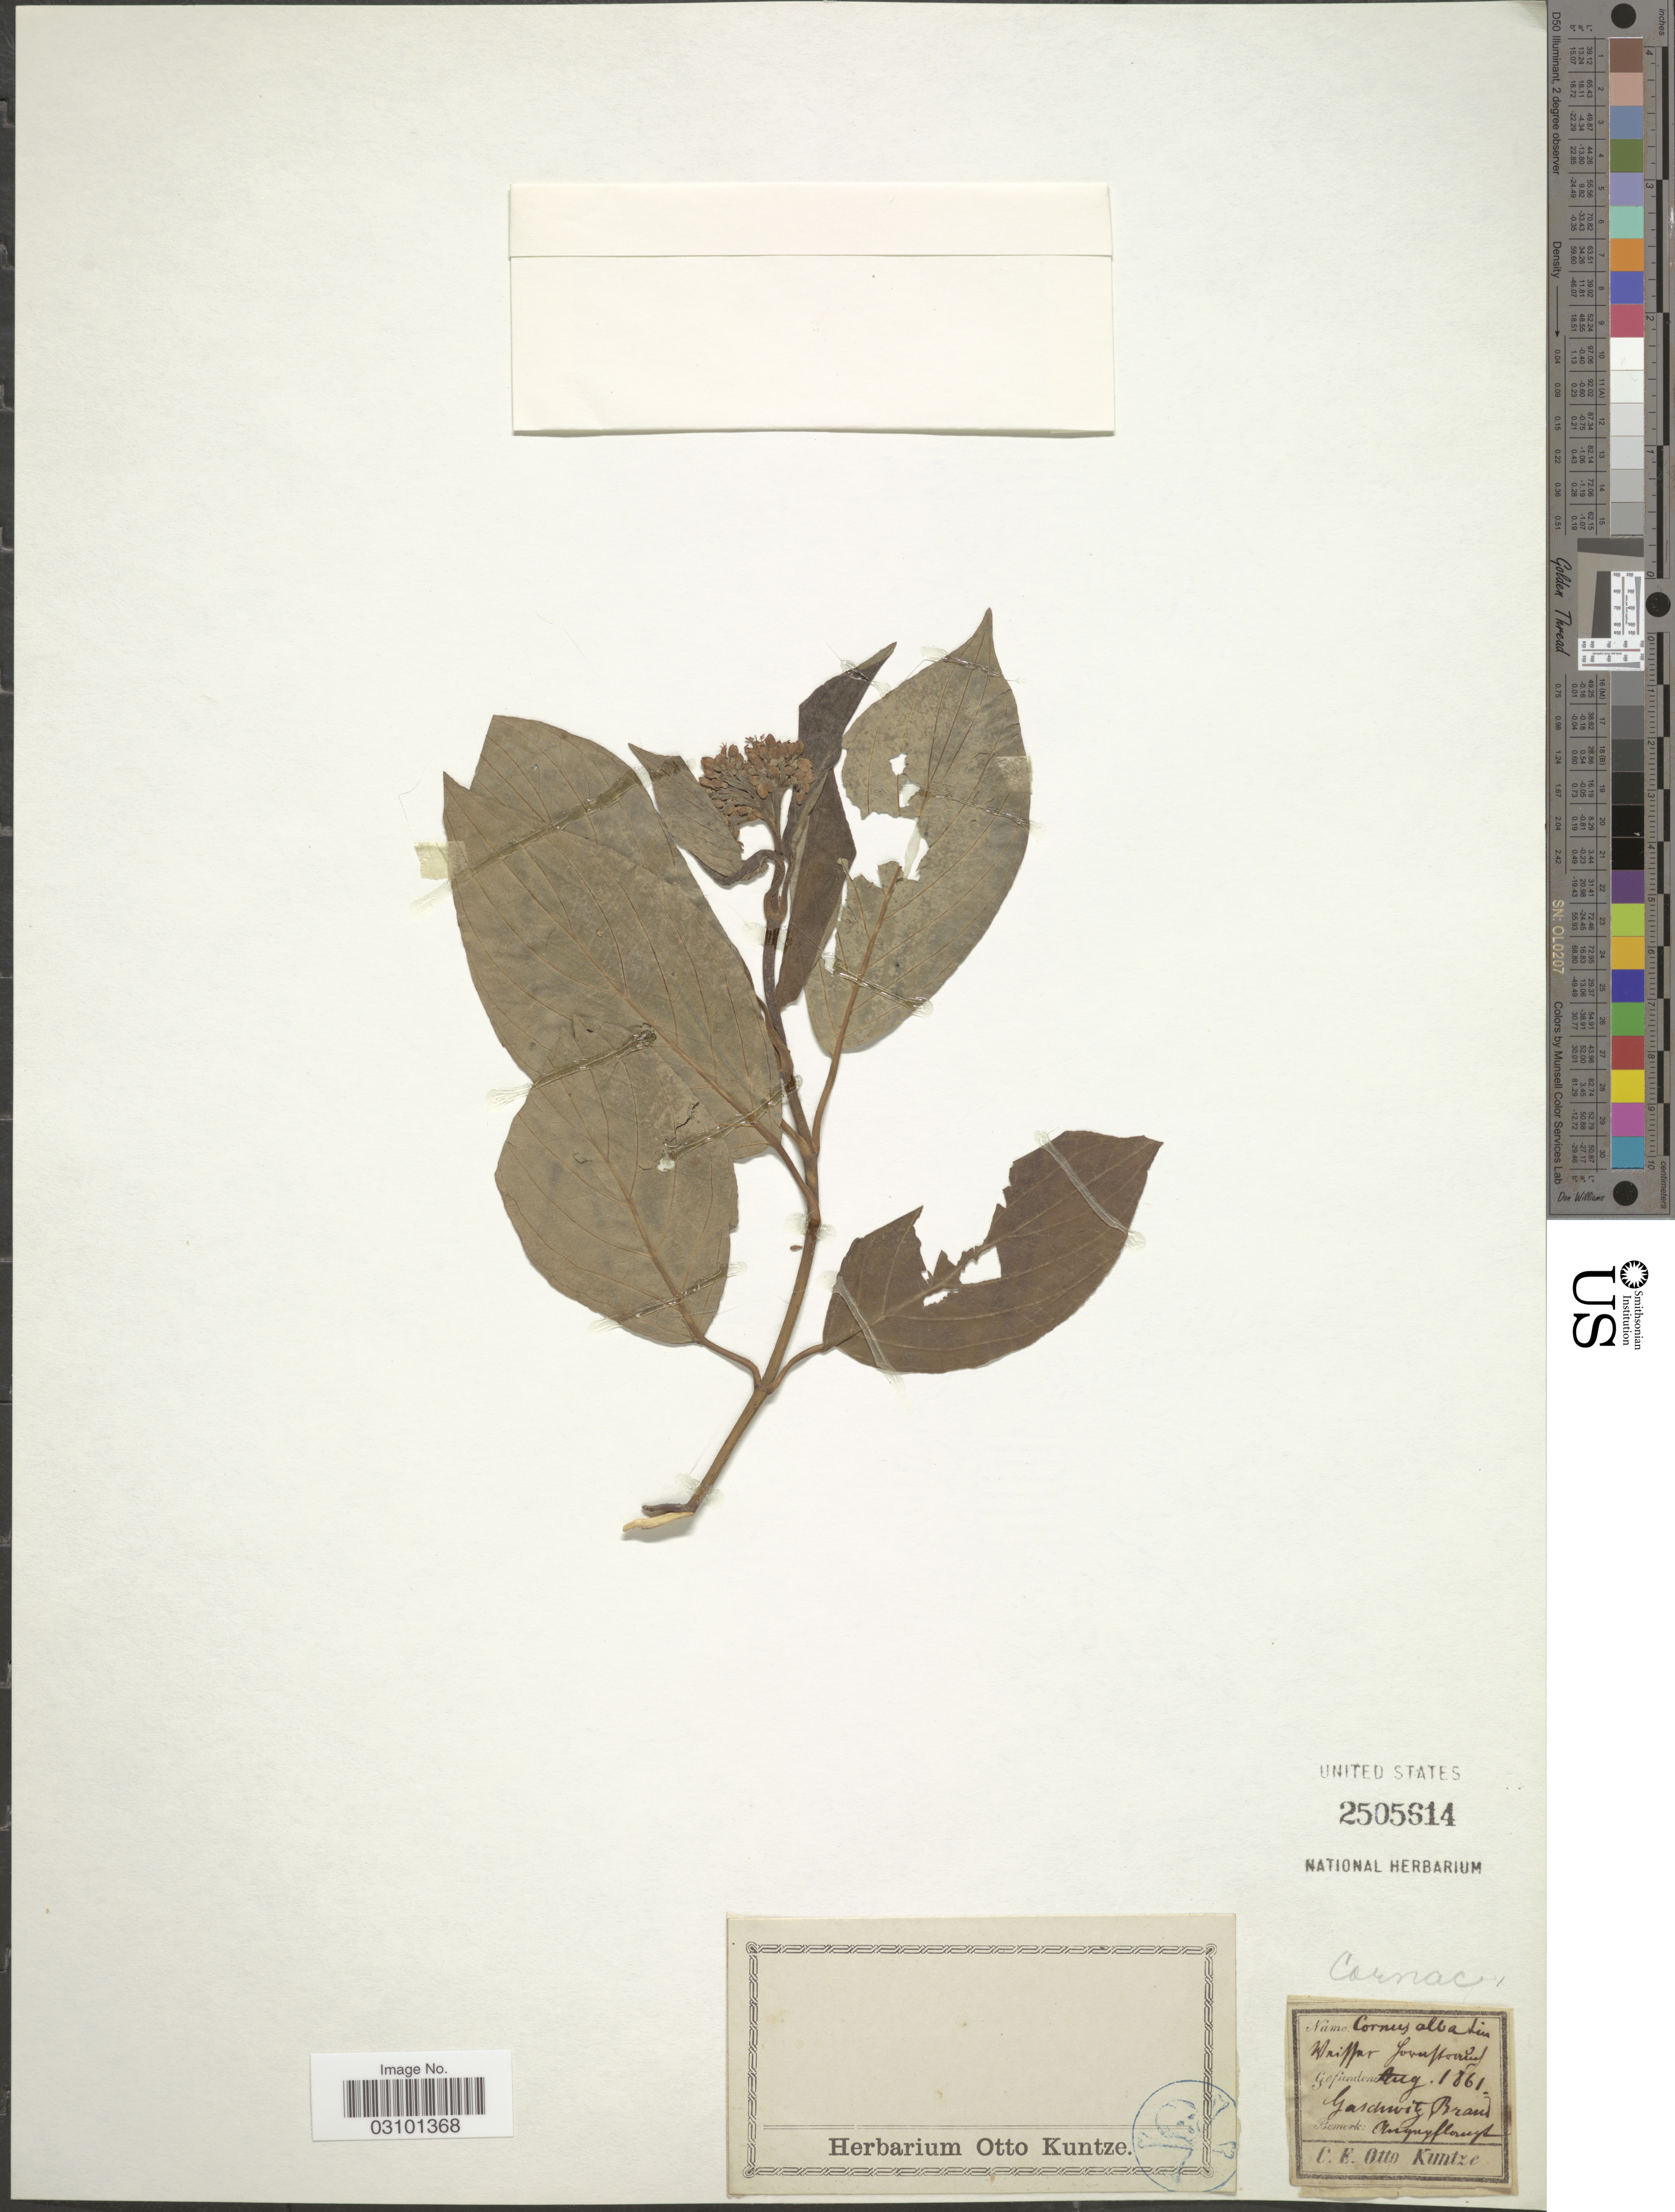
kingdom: Plantae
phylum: Tracheophyta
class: Magnoliopsida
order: Cornales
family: Cornaceae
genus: Cornus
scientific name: Cornus alba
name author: L.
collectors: C.E.O. Kuntze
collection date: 1861-08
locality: Gaschwit Brand.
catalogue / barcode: US 2505614